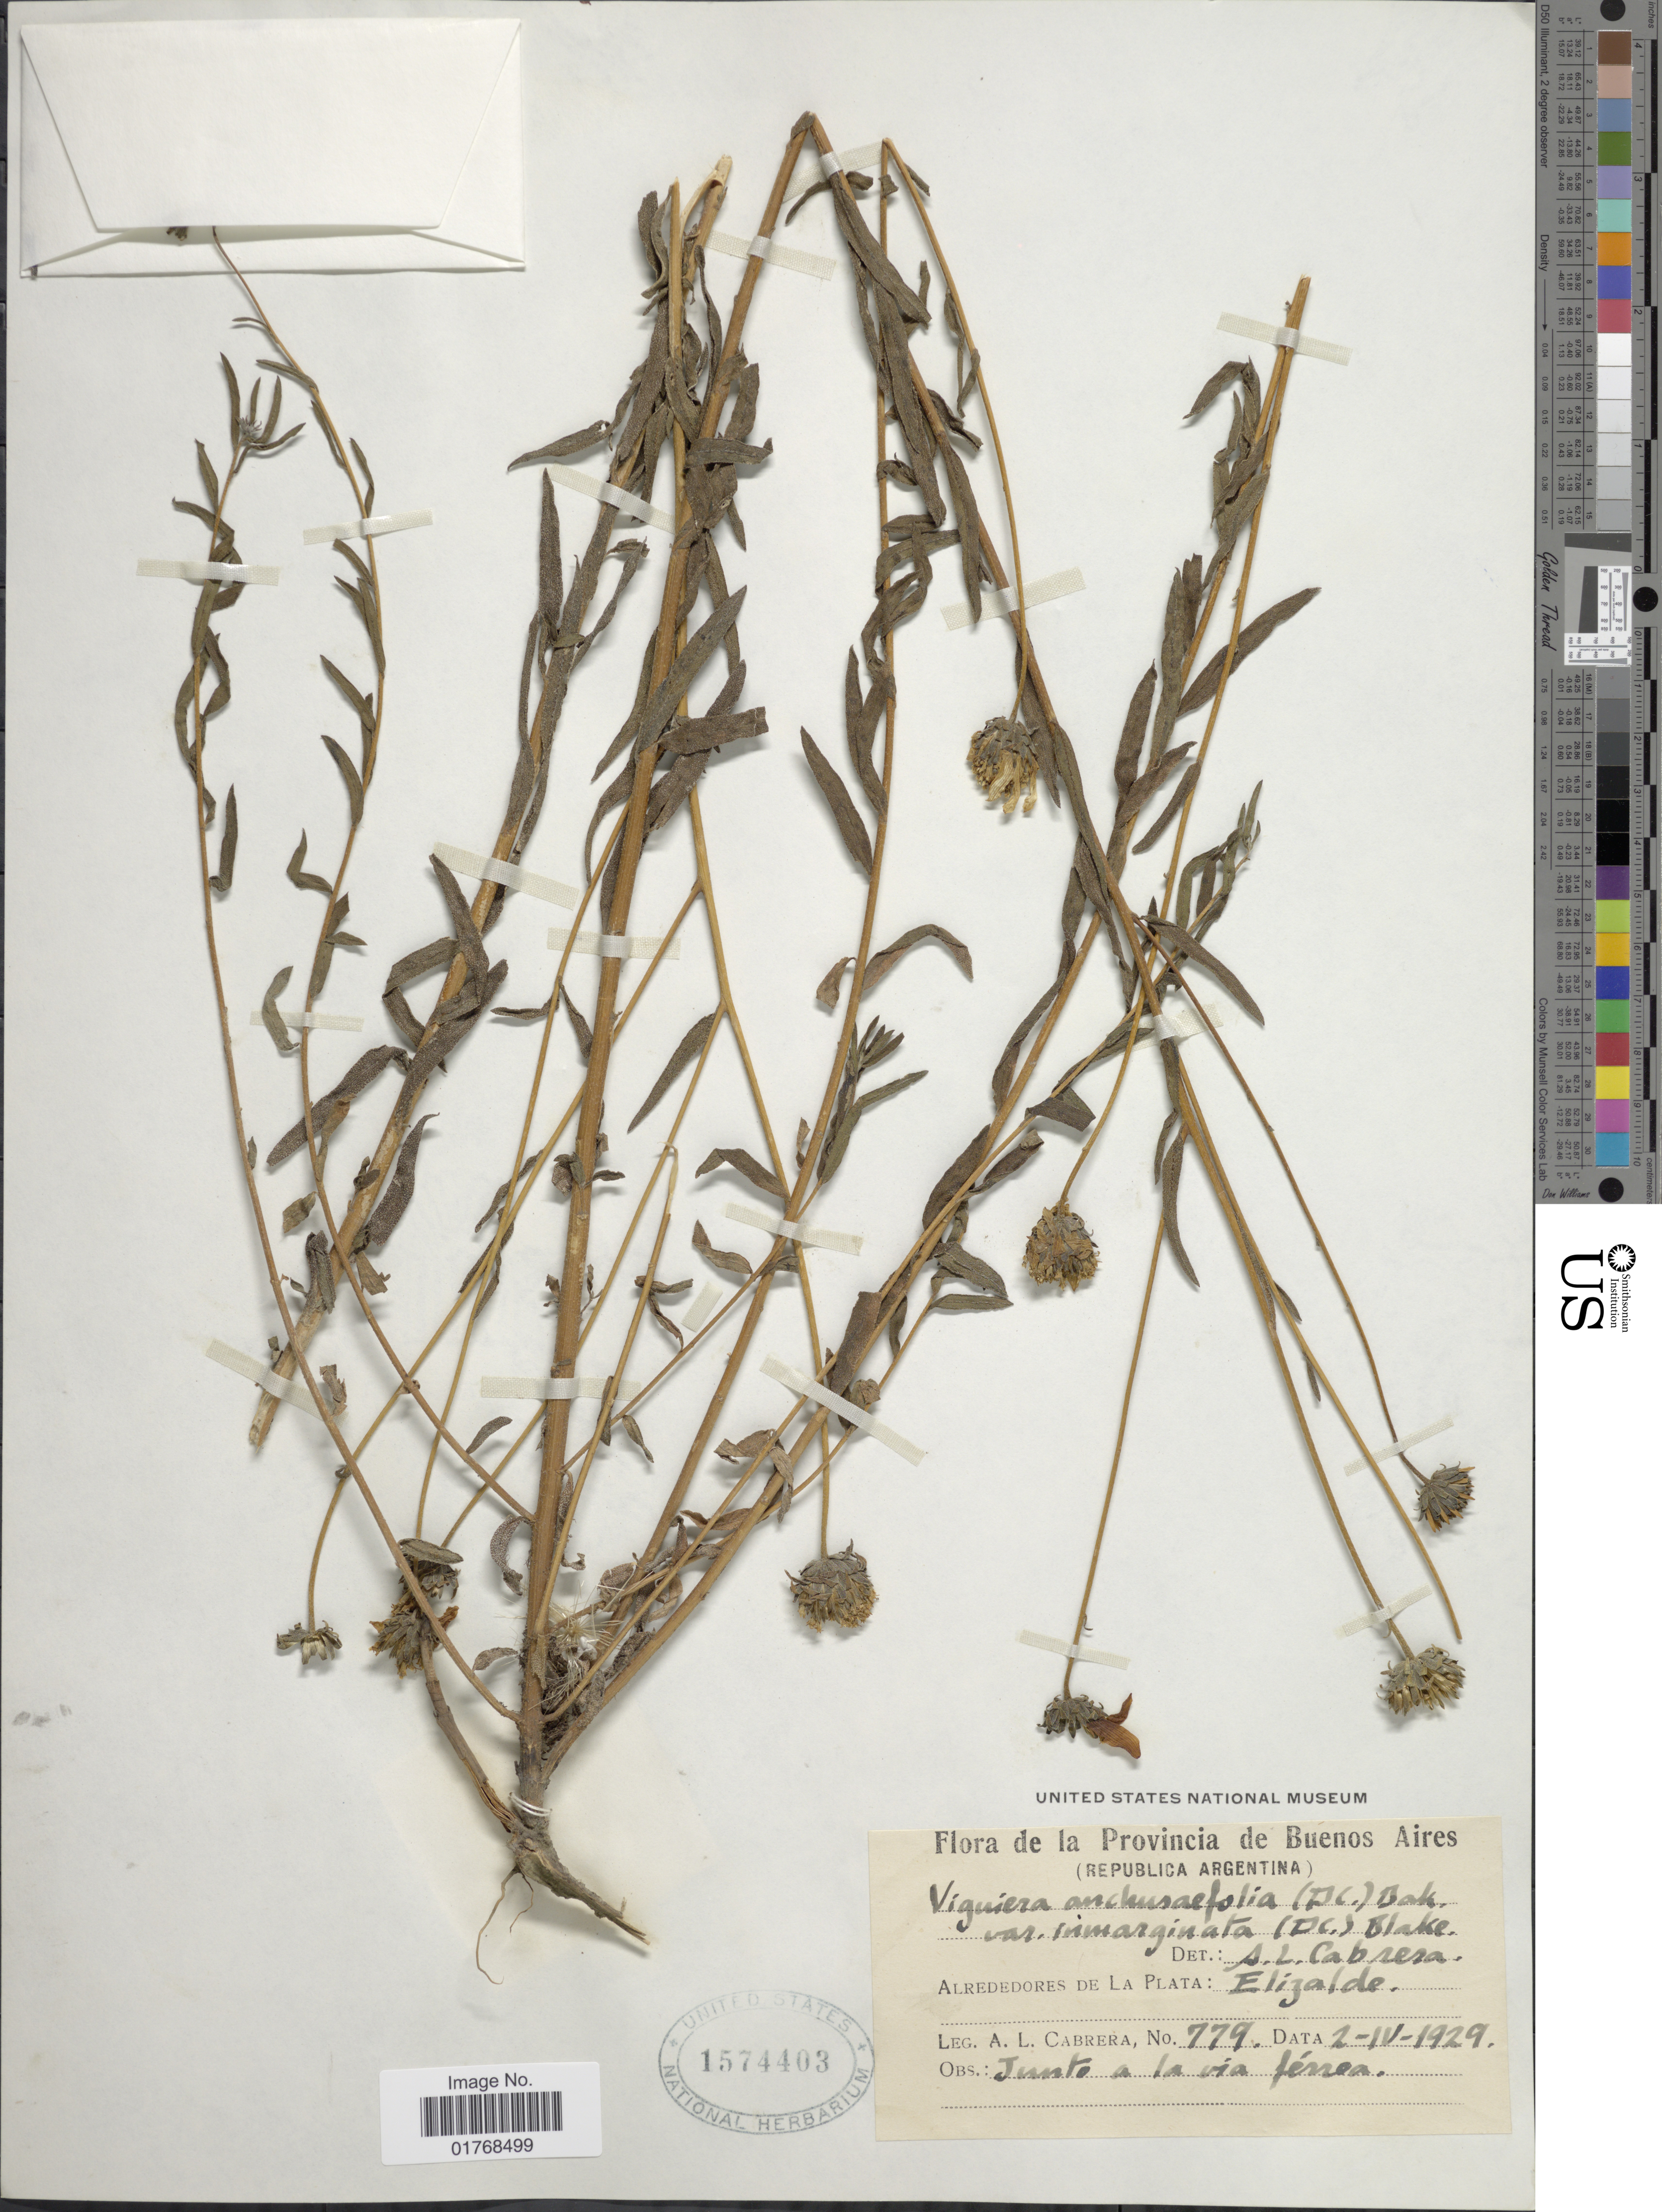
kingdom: Plantae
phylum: Tracheophyta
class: Magnoliopsida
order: Asterales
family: Asteraceae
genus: Viguiera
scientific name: Viguiera anchusaefolia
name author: (DC.) Baker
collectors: A. L. Cabrera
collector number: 779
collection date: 1929-04-02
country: Argentina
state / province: Buenos Aires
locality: Provincia de Buenos Aires. (Republica Argentina). Alrededores de La Plata: Elizalde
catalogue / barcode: US 1574403